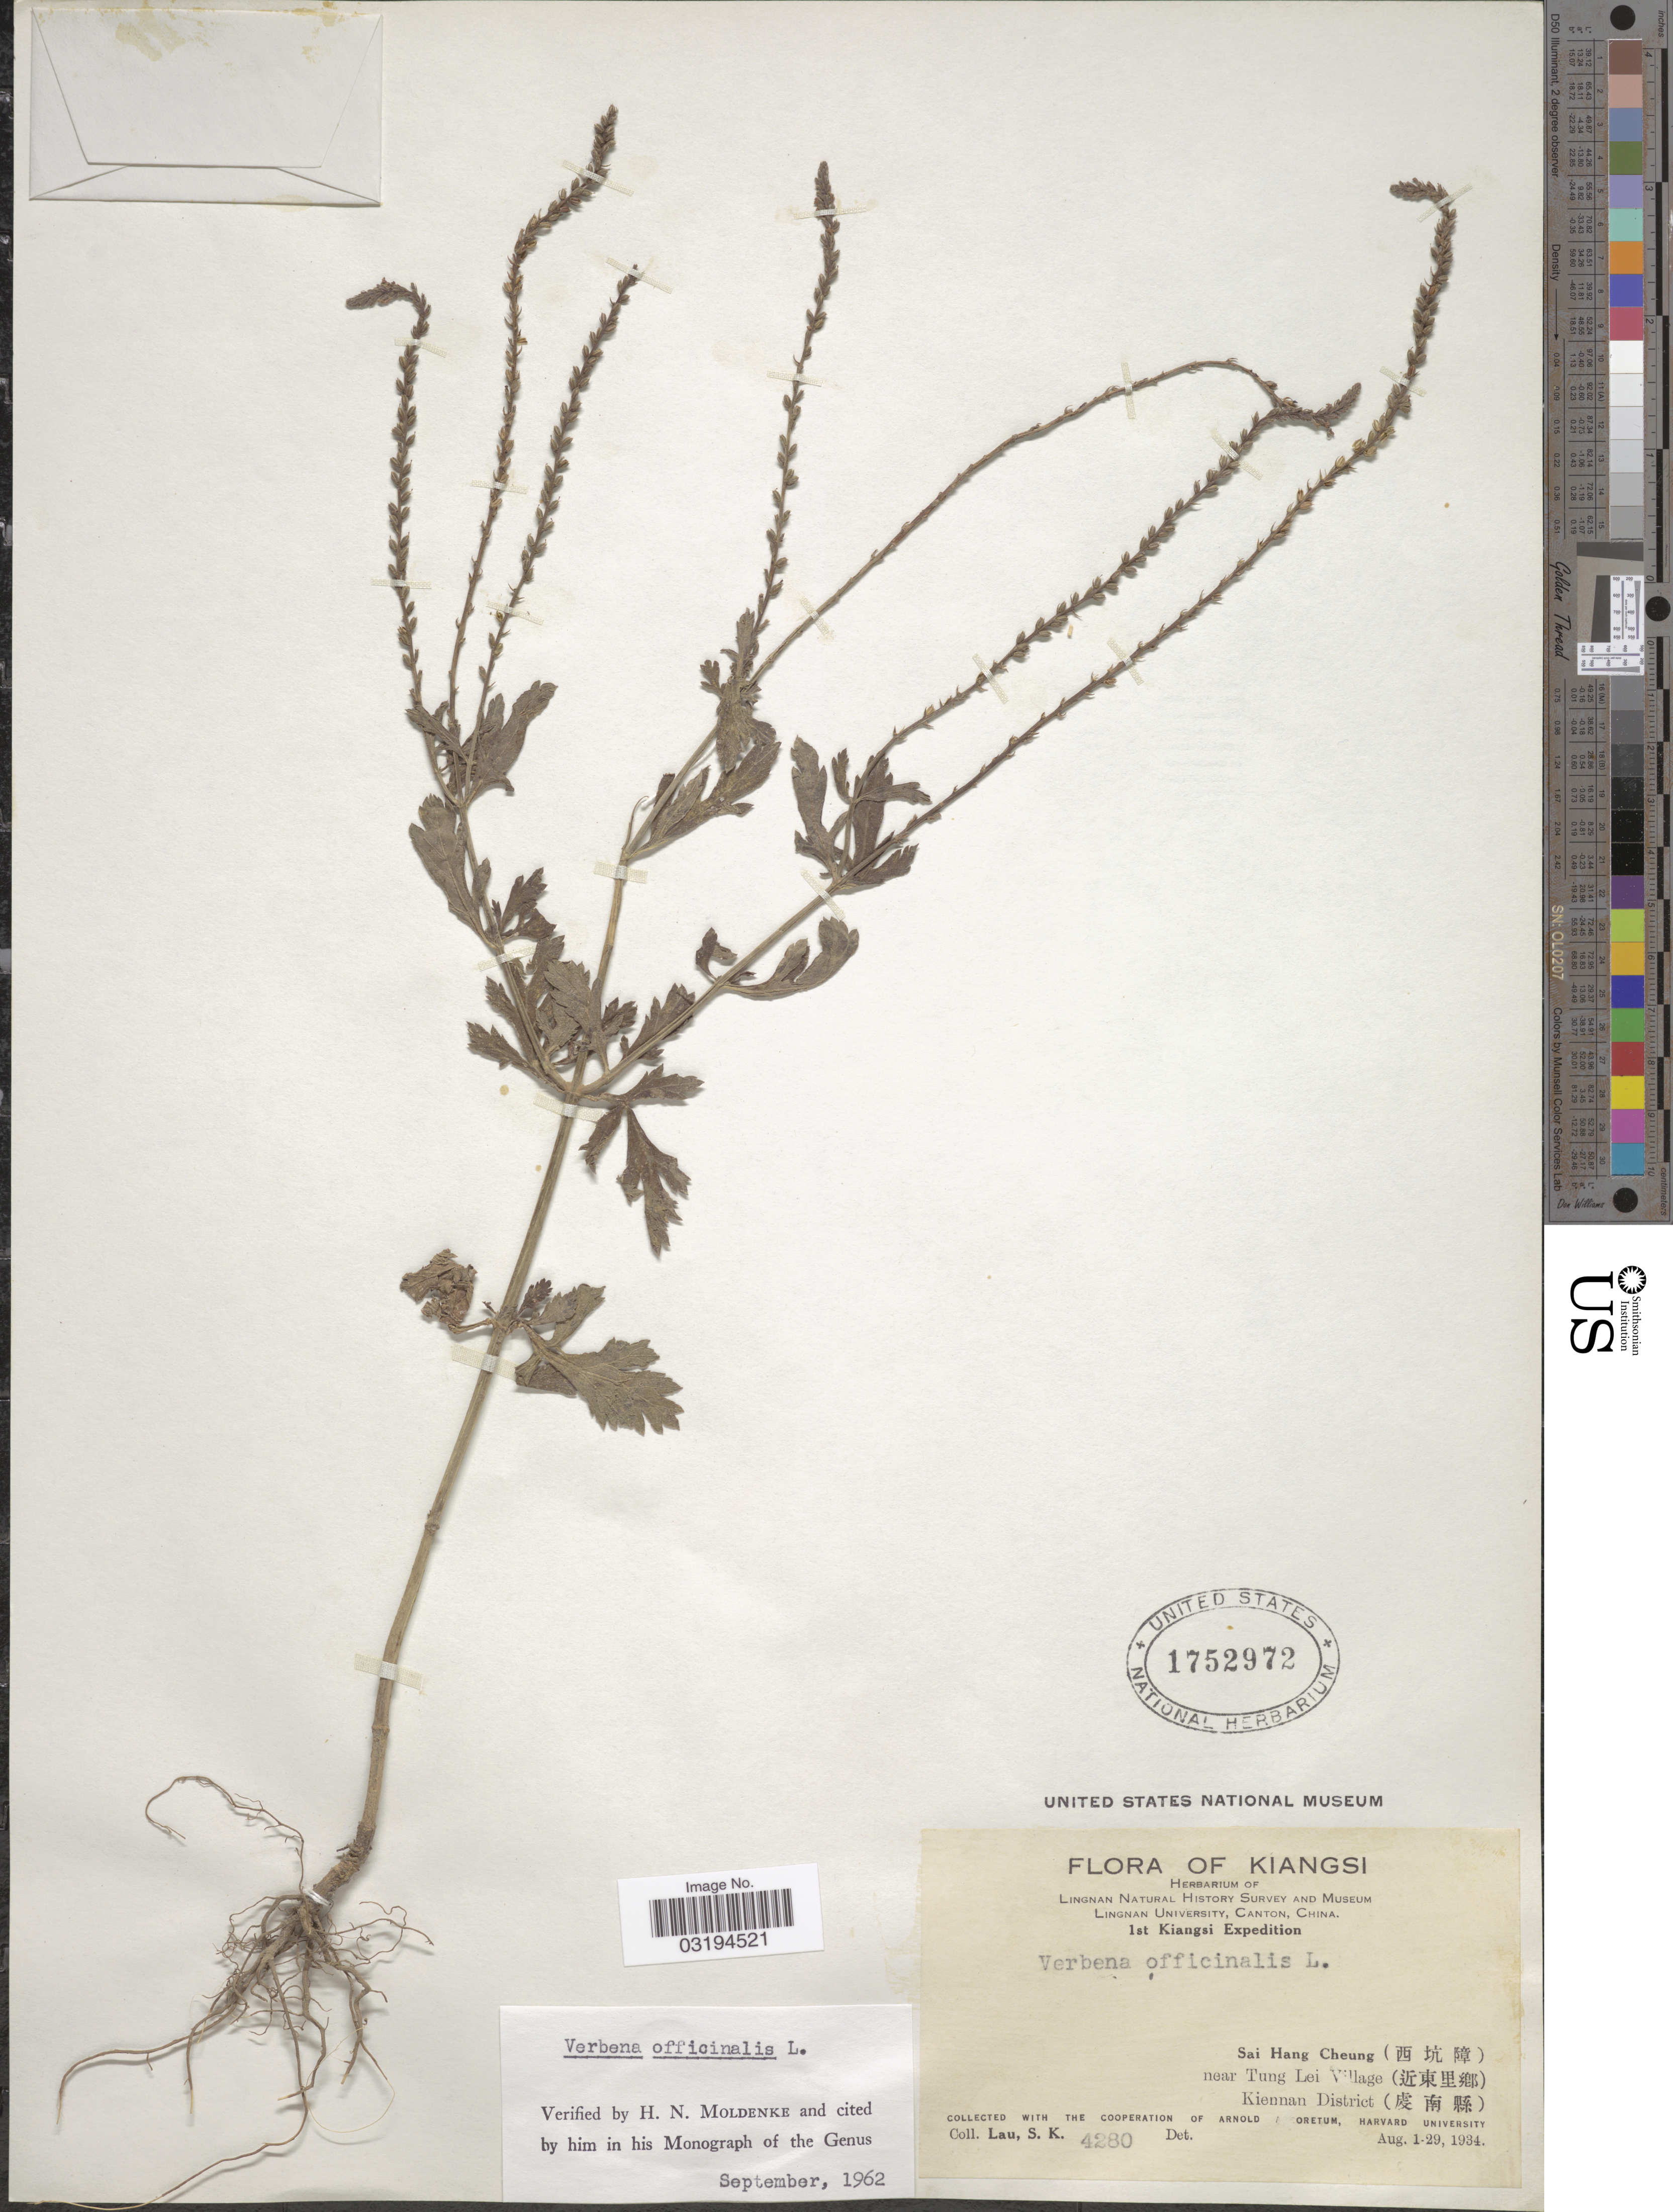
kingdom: Plantae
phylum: Tracheophyta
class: Magnoliopsida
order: Lamiales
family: Verbenaceae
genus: Verbena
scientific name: Verbena officinalis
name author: L.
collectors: S. K. Lau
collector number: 4280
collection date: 1934-08-01/1934-08-29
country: China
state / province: Jiangxi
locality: Kiangsi. Sai Hang Cheung near Tung Lei Village. Kiennan District.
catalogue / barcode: US 1752972